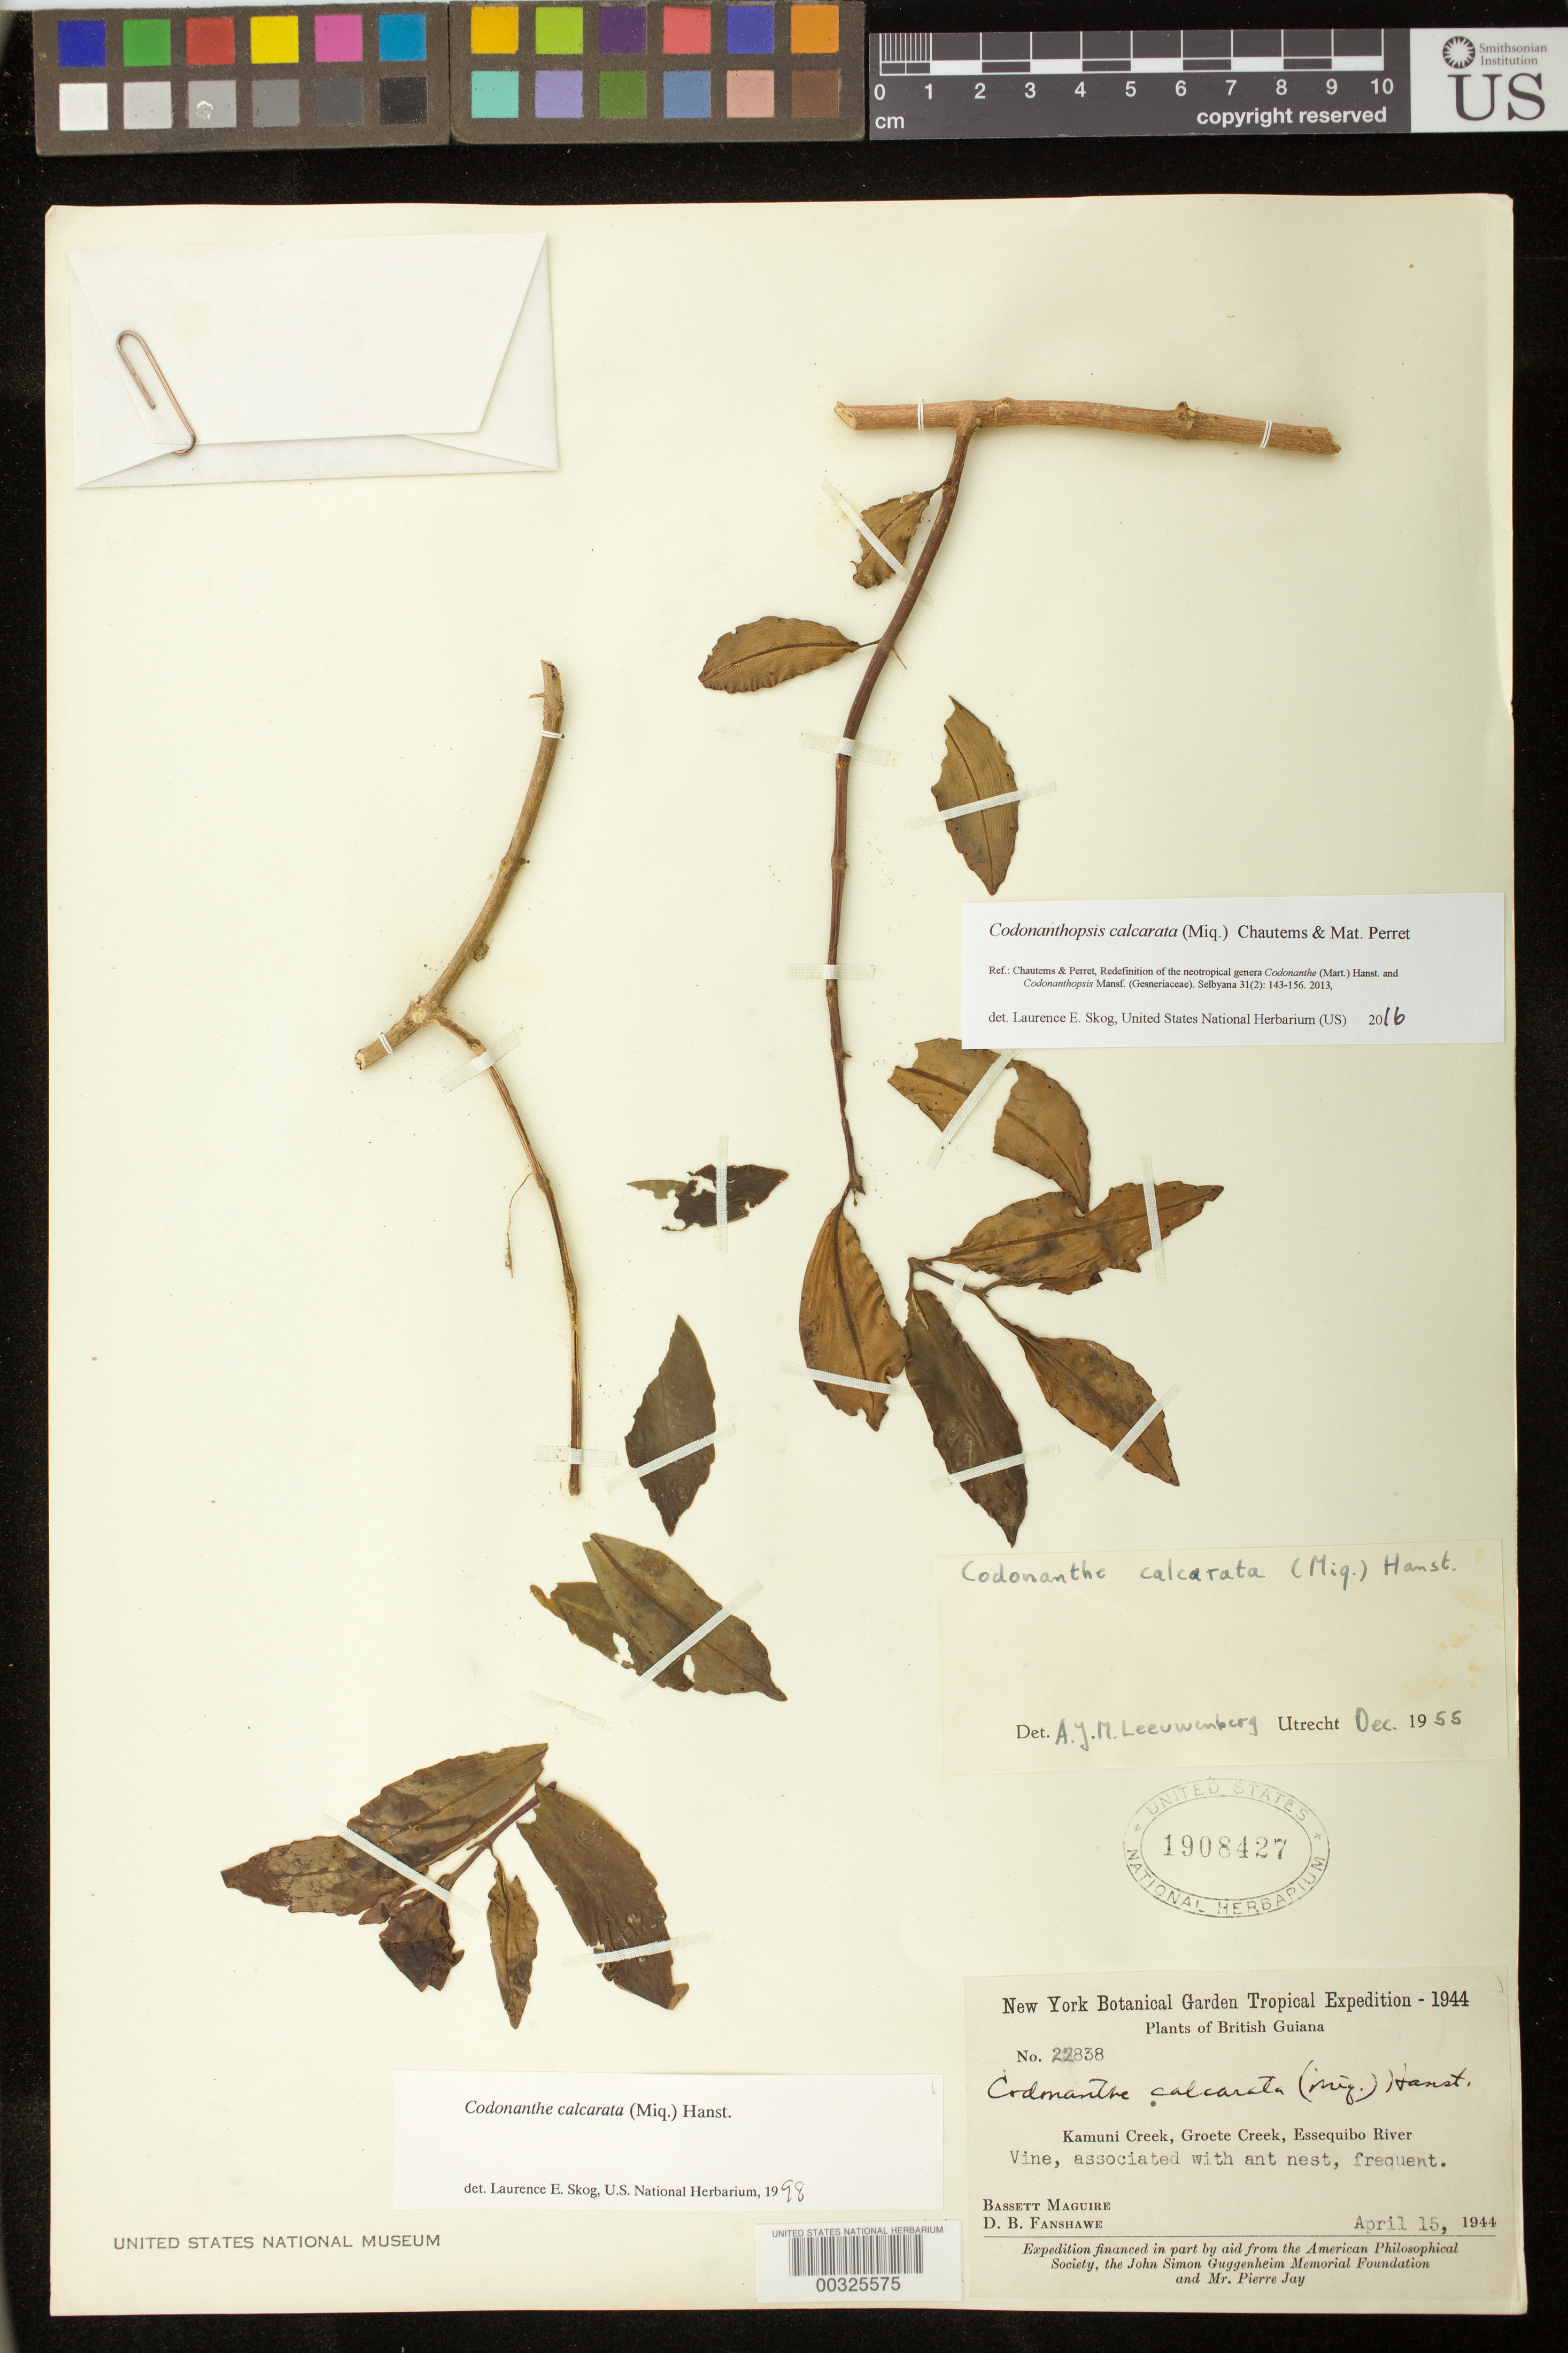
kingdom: Plantae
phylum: Tracheophyta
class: Magnoliopsida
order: Lamiales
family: Gesneriaceae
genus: Codonanthopsis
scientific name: Codonanthopsis calcarata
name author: (Miq.) Chautems & Mat.Perret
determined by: Skog, Laurence E.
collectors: B. Maguire & D. B. Fanshawe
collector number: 22838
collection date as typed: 15 Apr 1944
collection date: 1944-04-15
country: Guyana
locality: Kamuni Creek, Groete Creek, Essequibo River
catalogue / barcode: US 1908427